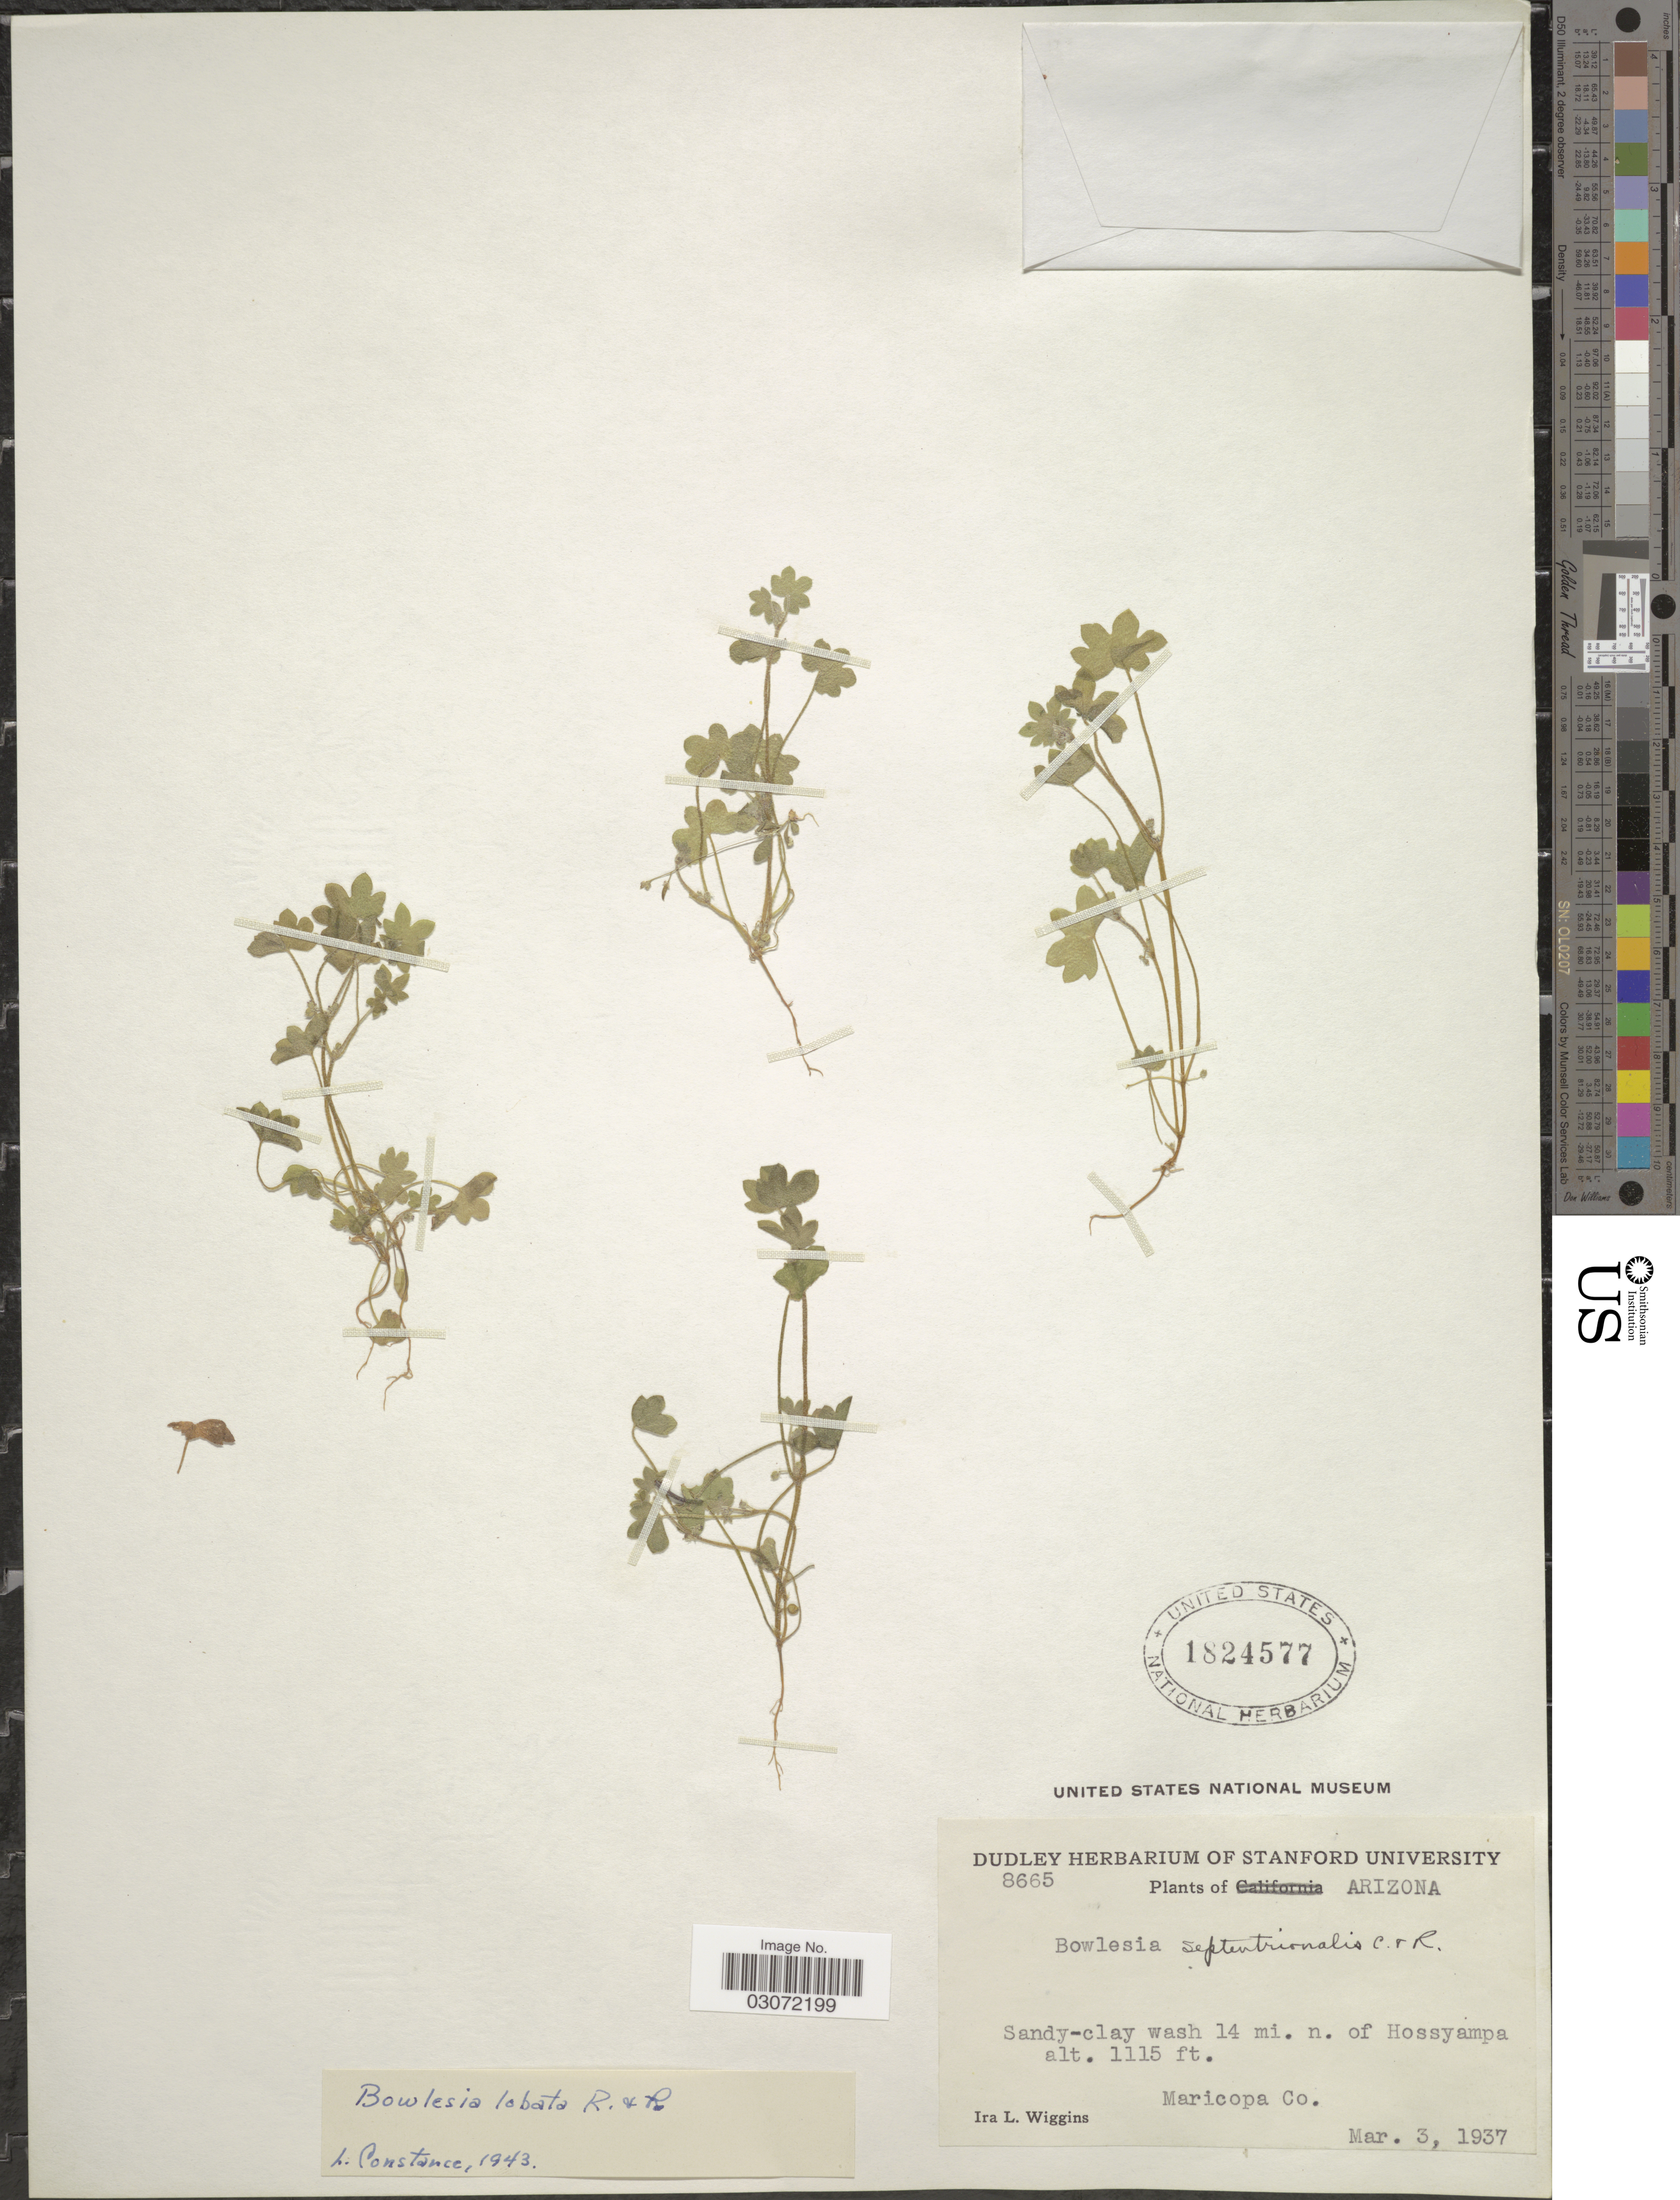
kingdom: Plantae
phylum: Tracheophyta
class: Magnoliopsida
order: Apiales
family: Apiaceae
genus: Bowlesia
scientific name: Bowlesia incana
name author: Ruiz & Pav.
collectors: I. L. Wiggins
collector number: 8665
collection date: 1937-03-03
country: United States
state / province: Arizona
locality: Wash 14 mi. n. of Hossyampa. Maricopa Co.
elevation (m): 340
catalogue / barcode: US 1824577